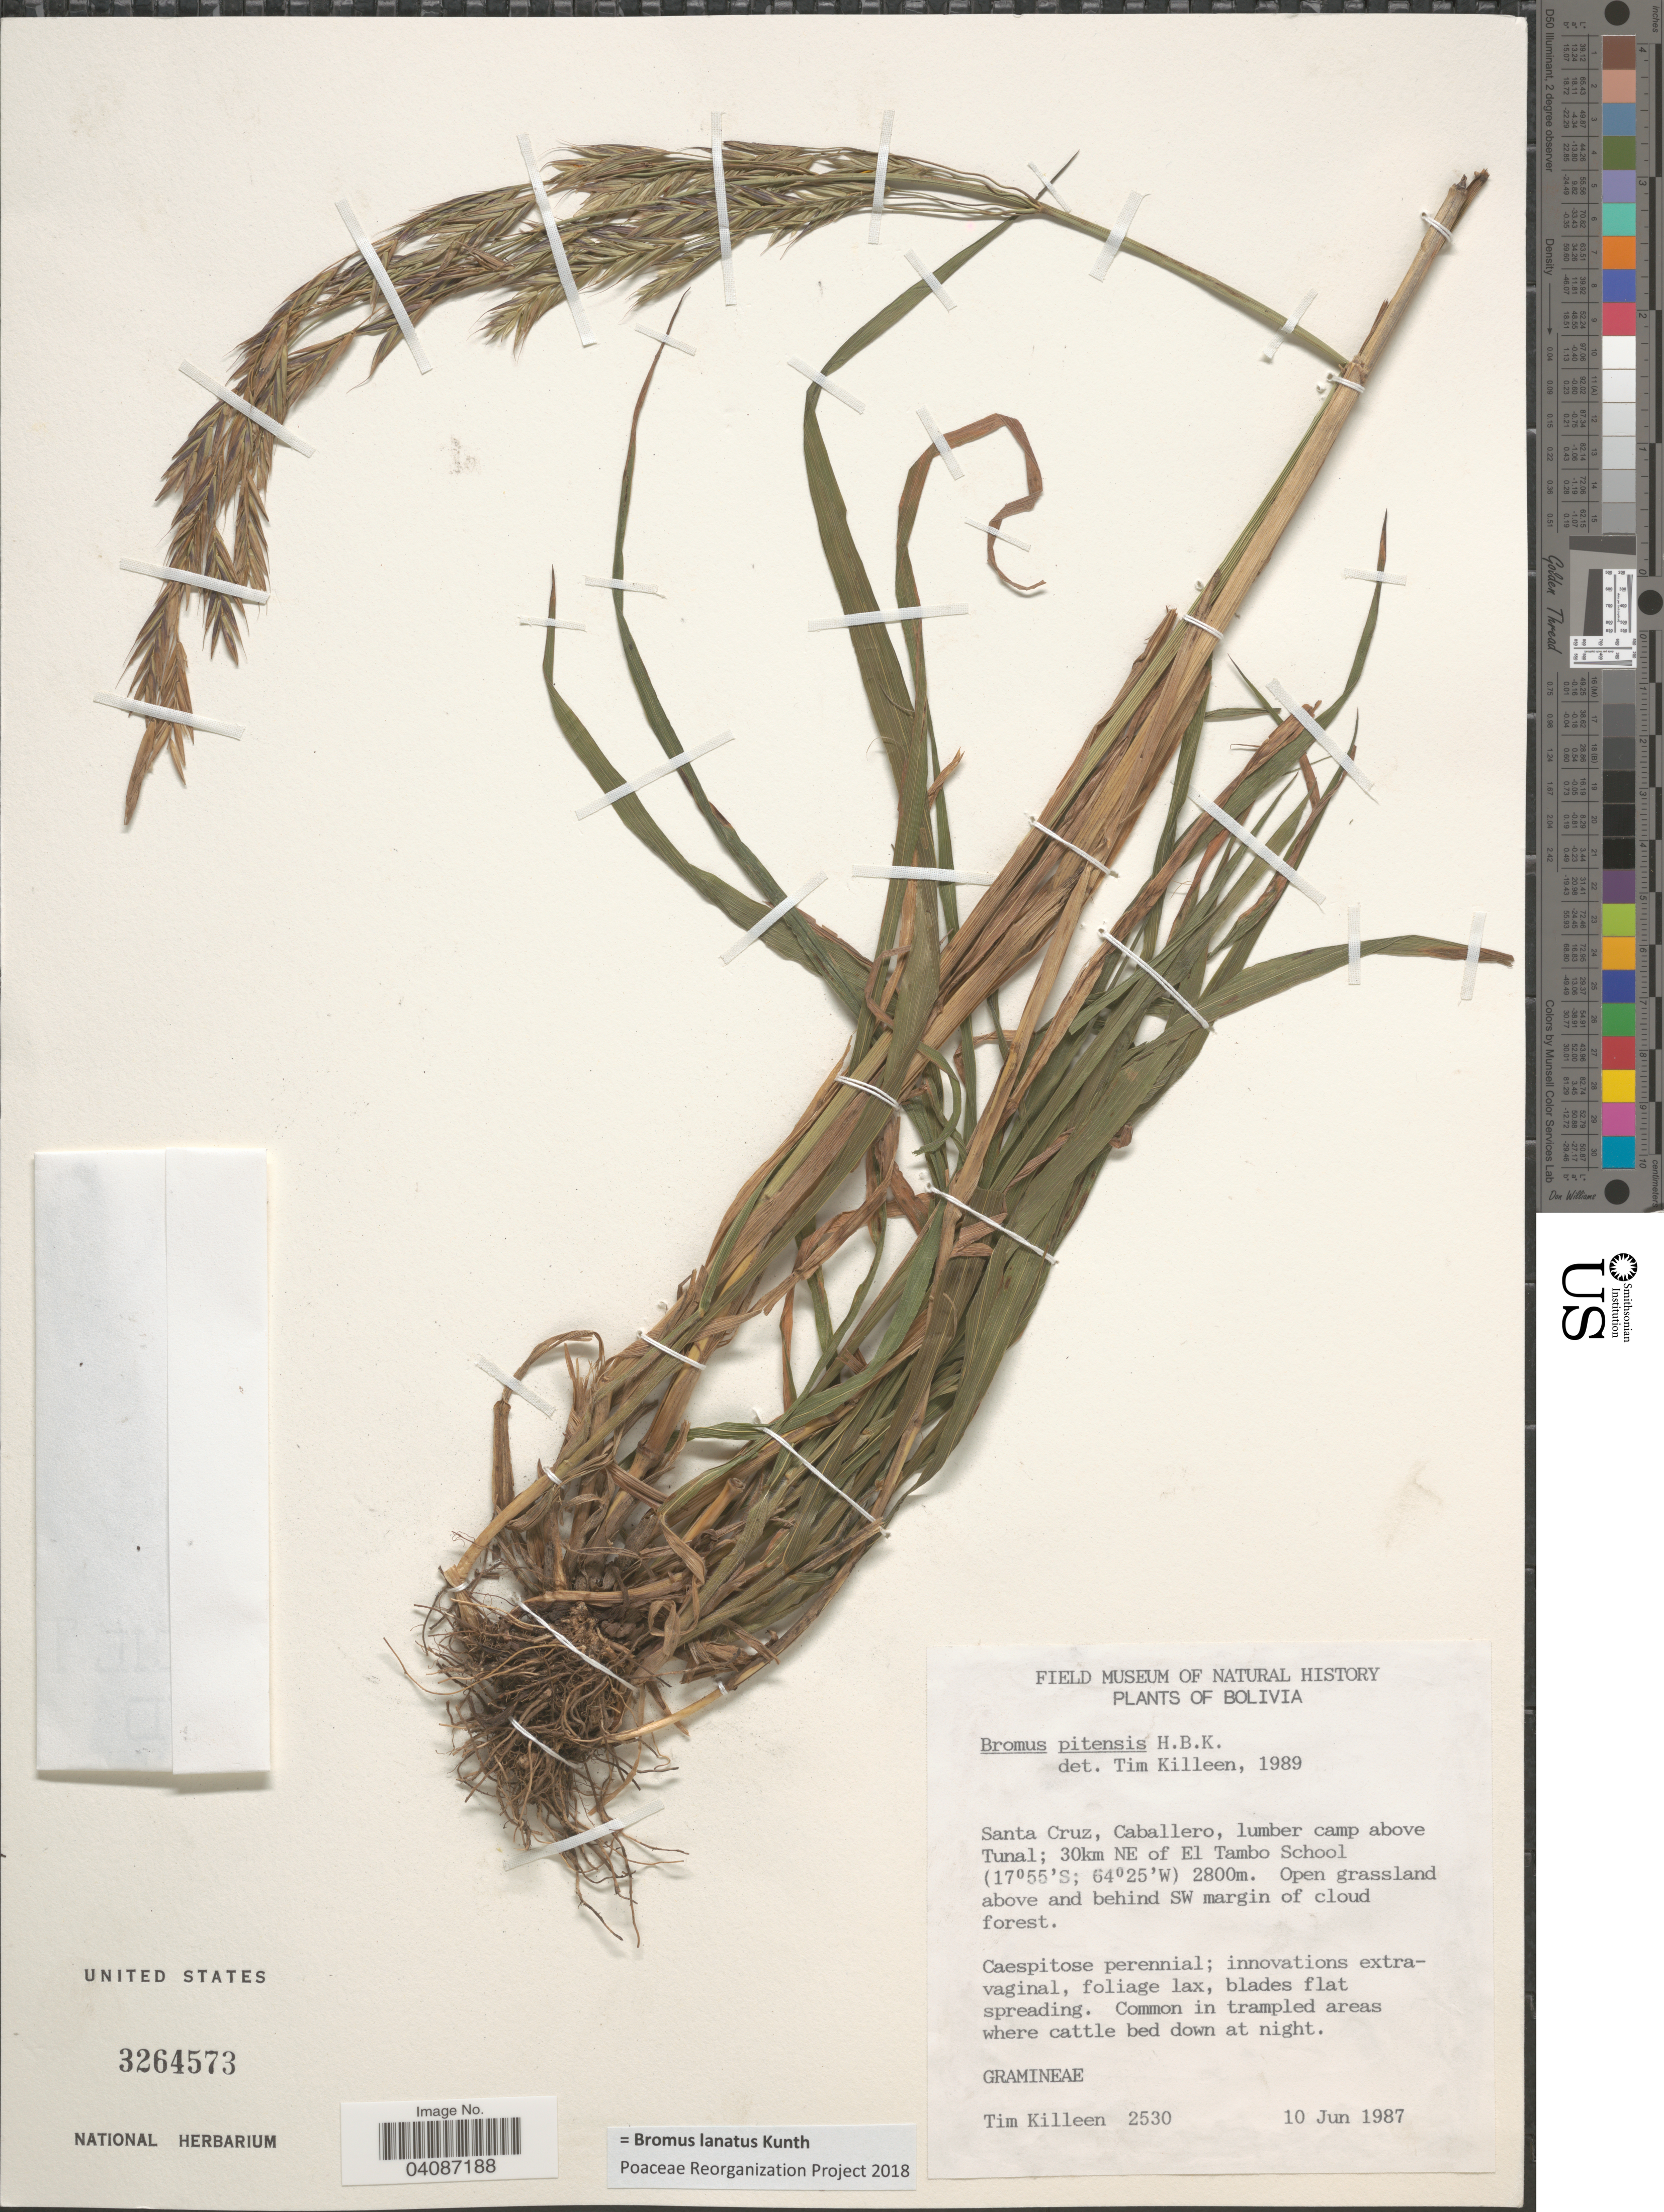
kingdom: Plantae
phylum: Tracheophyta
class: Liliopsida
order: Poales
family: Poaceae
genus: Bromus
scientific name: Bromus brachyanthera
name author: Döll in Mart.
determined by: Peterson, Paul M., (BOT), Smithsonian Institution - National Museum of Natural History (UNITED STATES)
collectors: T. J. Killeen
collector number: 2530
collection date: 1987-06-10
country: Bolivia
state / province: Santa Cruz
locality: Caballero, lumber camp above Tunal; 30km NE of El Tambo School. Open grassland above and behind SW margin of cloud forest.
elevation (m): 2800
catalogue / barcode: US 3264573